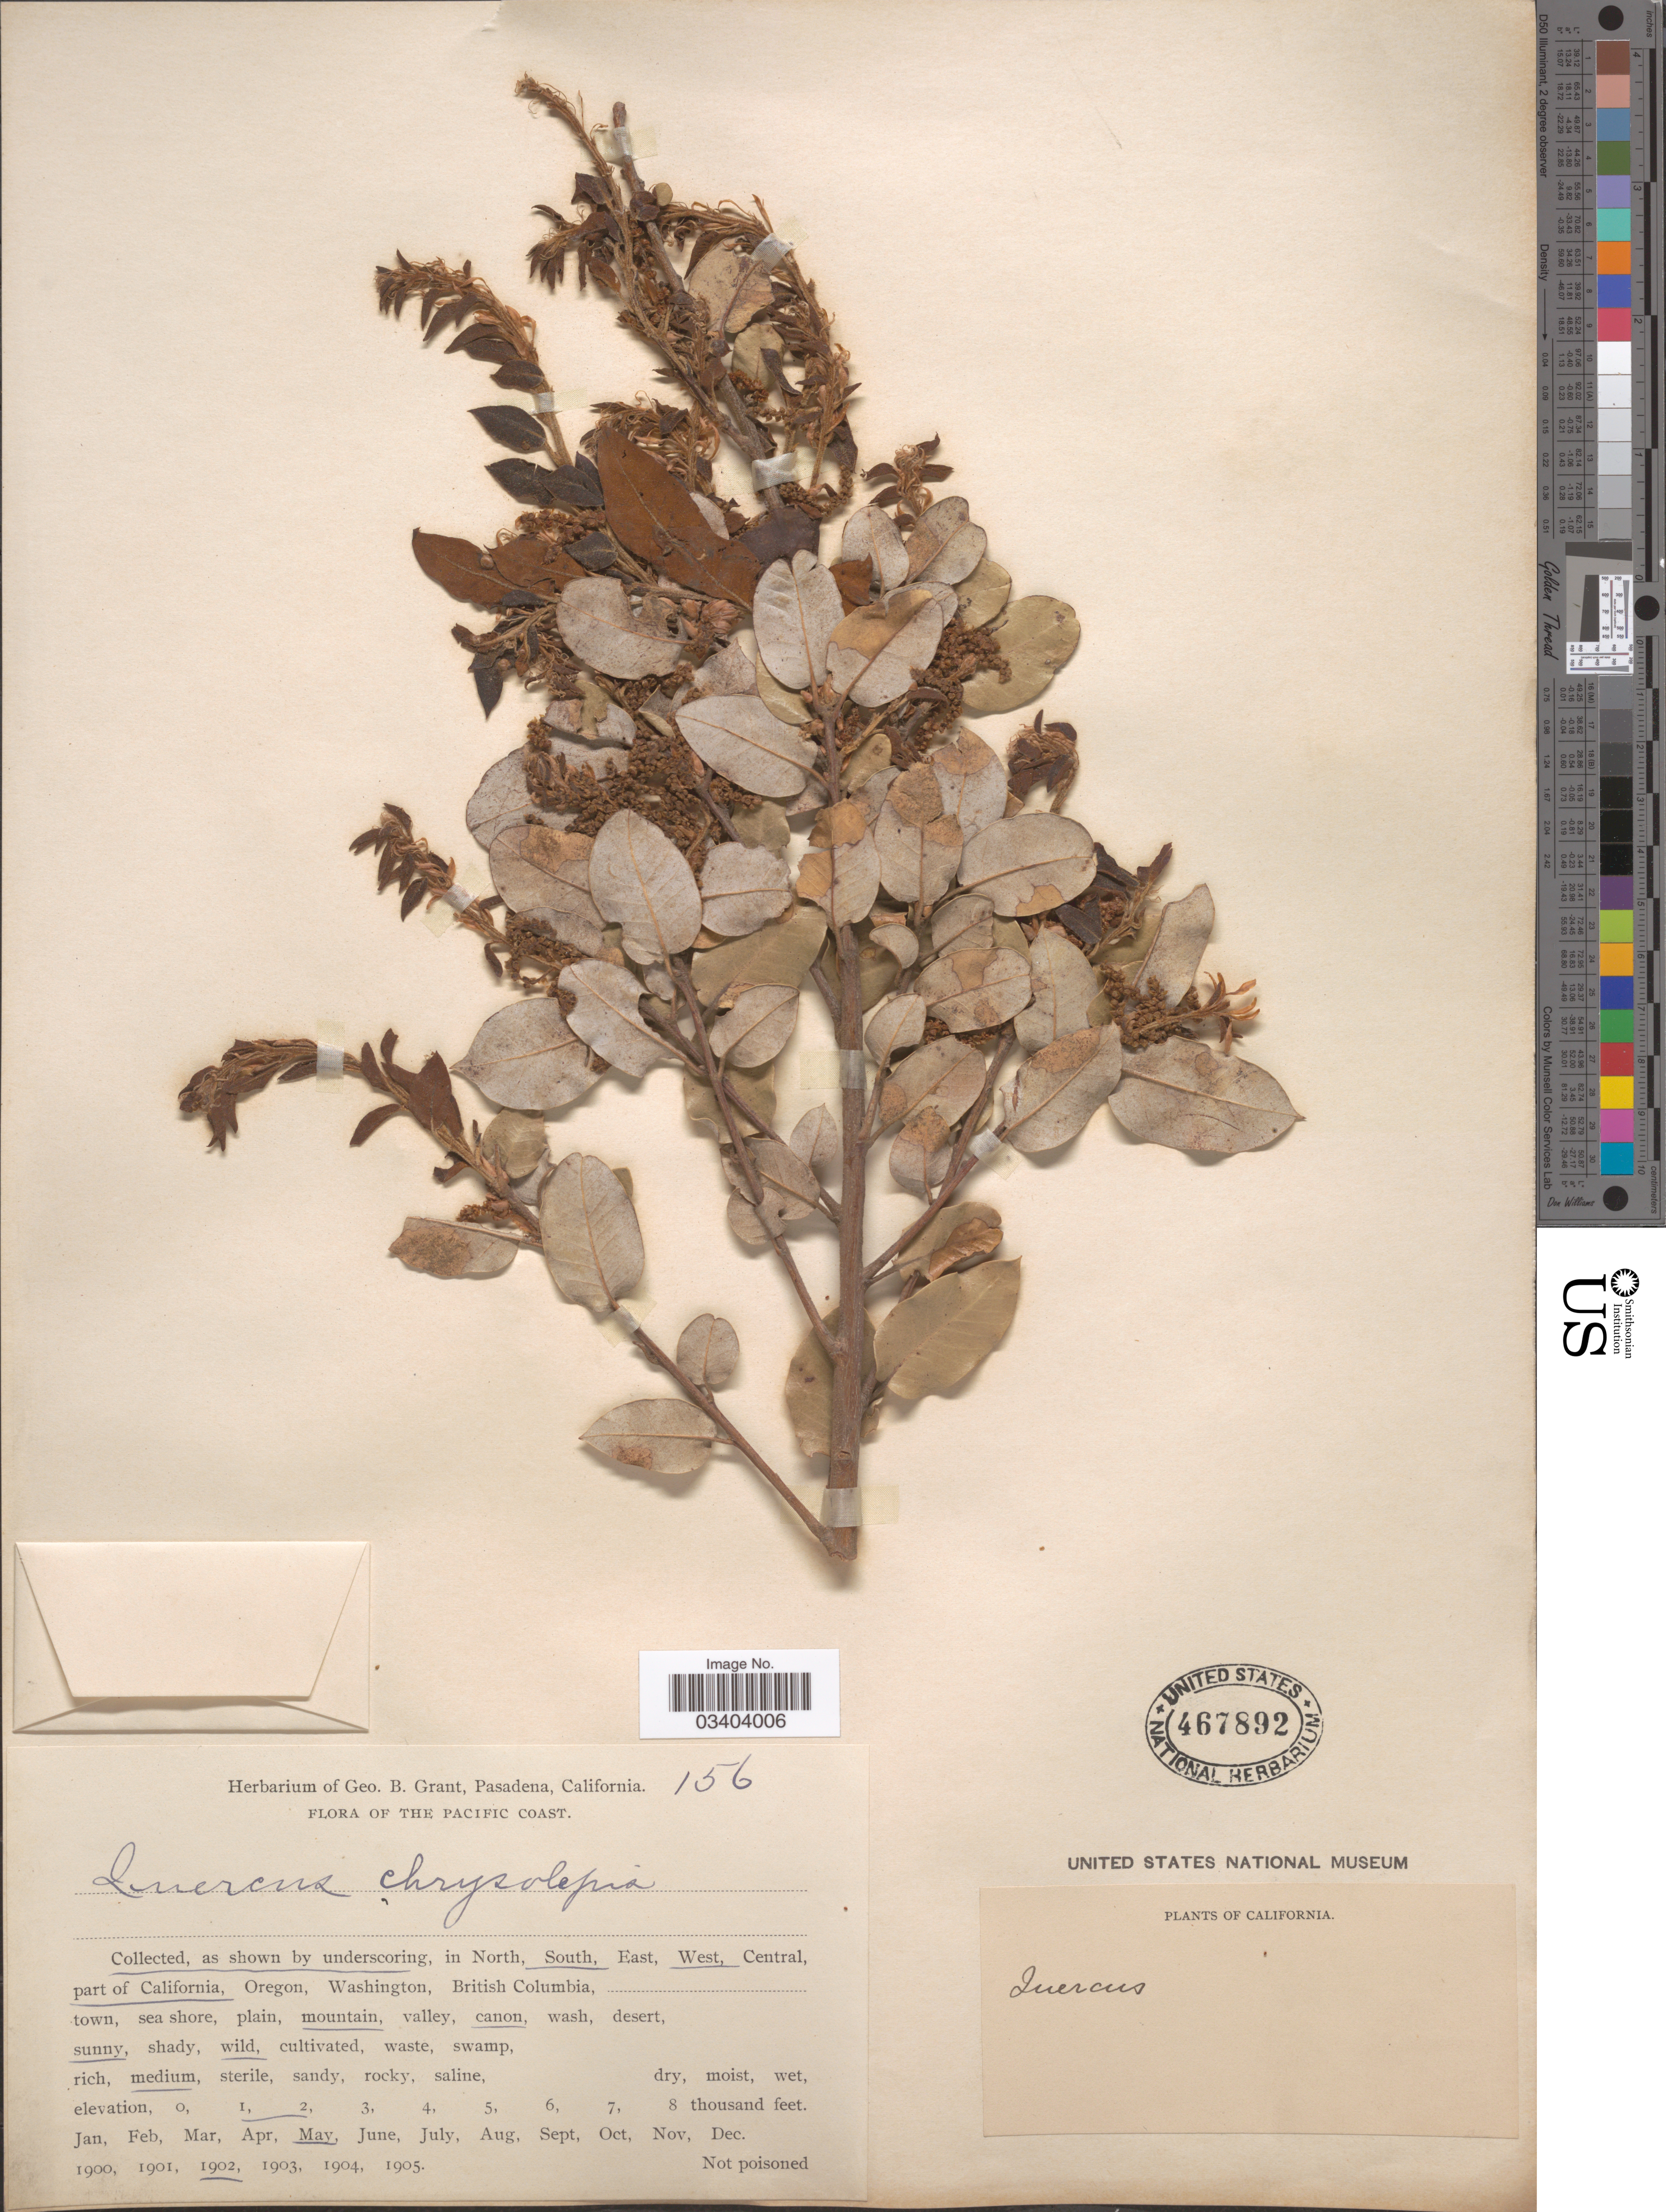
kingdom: Plantae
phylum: Tracheophyta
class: Magnoliopsida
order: Fagales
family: Fagaceae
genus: Quercus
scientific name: Quercus chrysolepis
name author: Liebm.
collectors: ex herb. Geo. B. Grant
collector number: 156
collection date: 1902-05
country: United States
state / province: California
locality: The Pacific Coast. South West part of California.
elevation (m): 305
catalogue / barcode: US 467892